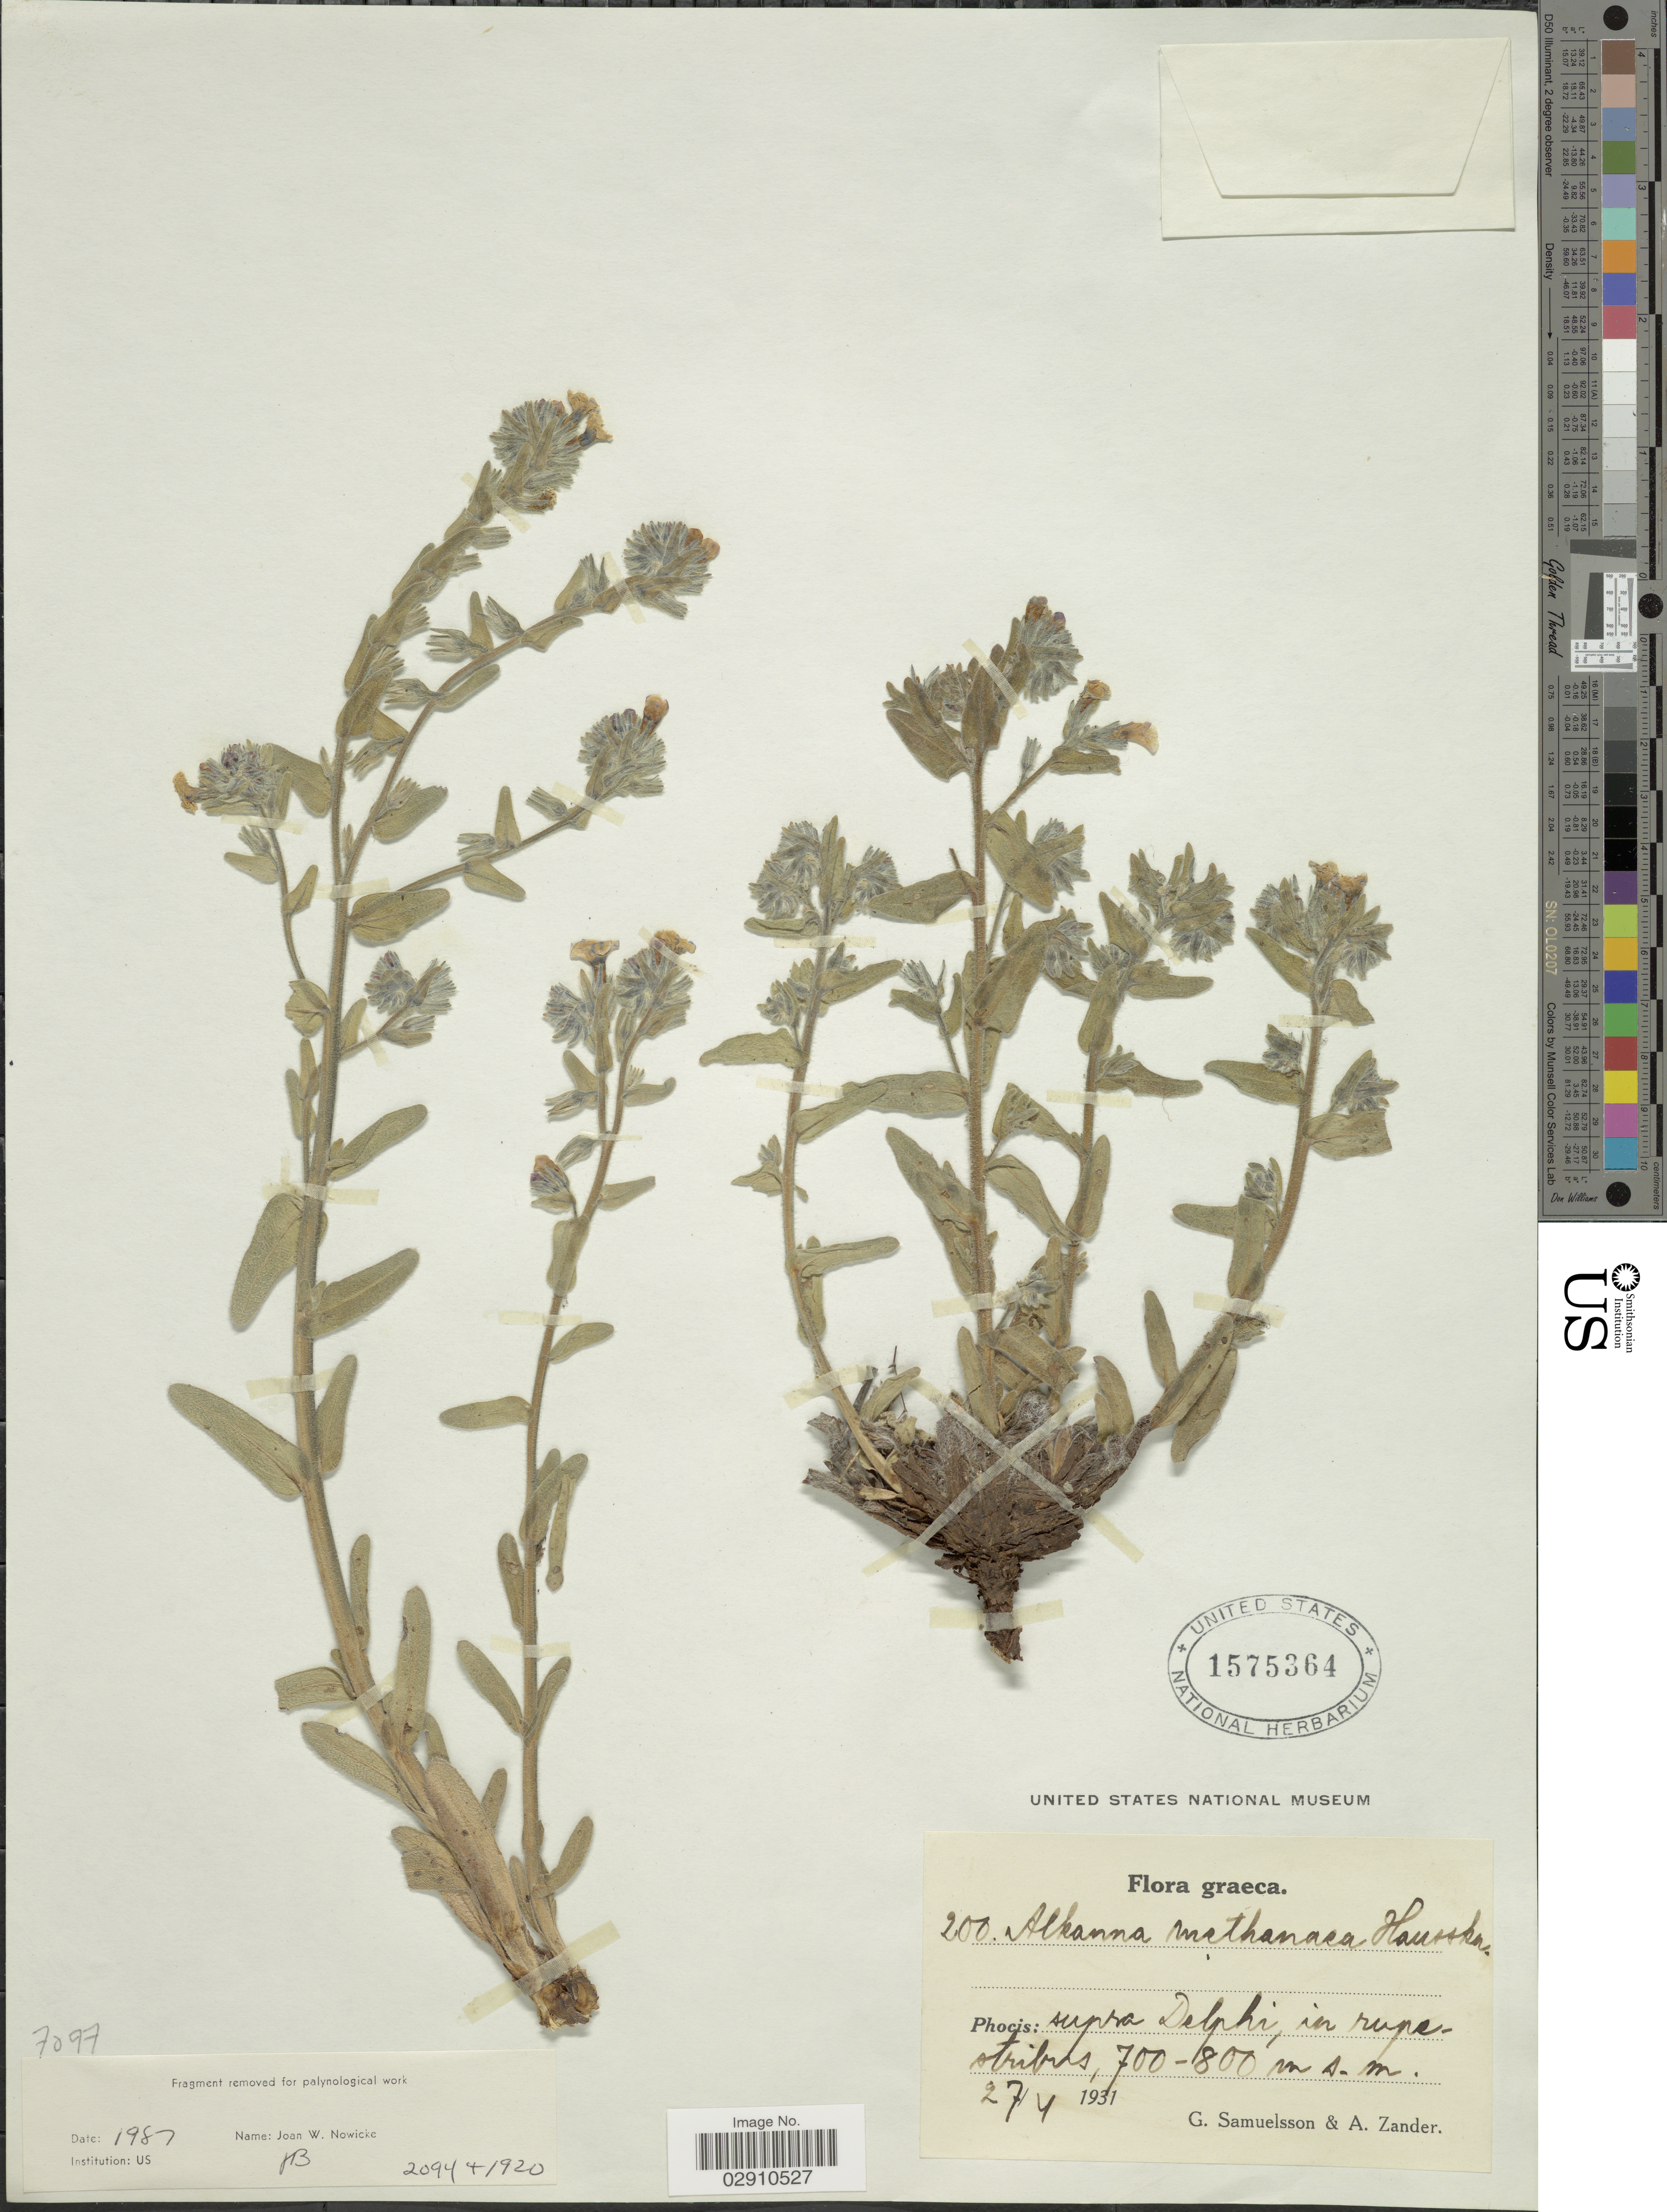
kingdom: Plantae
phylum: Tracheophyta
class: Magnoliopsida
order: Boraginales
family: Boraginaceae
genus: Alkanna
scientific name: Alkanna methanaea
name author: Hausskn.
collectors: G. Samuelsson & A. Zander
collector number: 200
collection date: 1931-04-27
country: Greece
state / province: Thessaly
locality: Phocis: supra Delphi, in rupestribus.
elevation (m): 700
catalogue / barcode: US 1575364